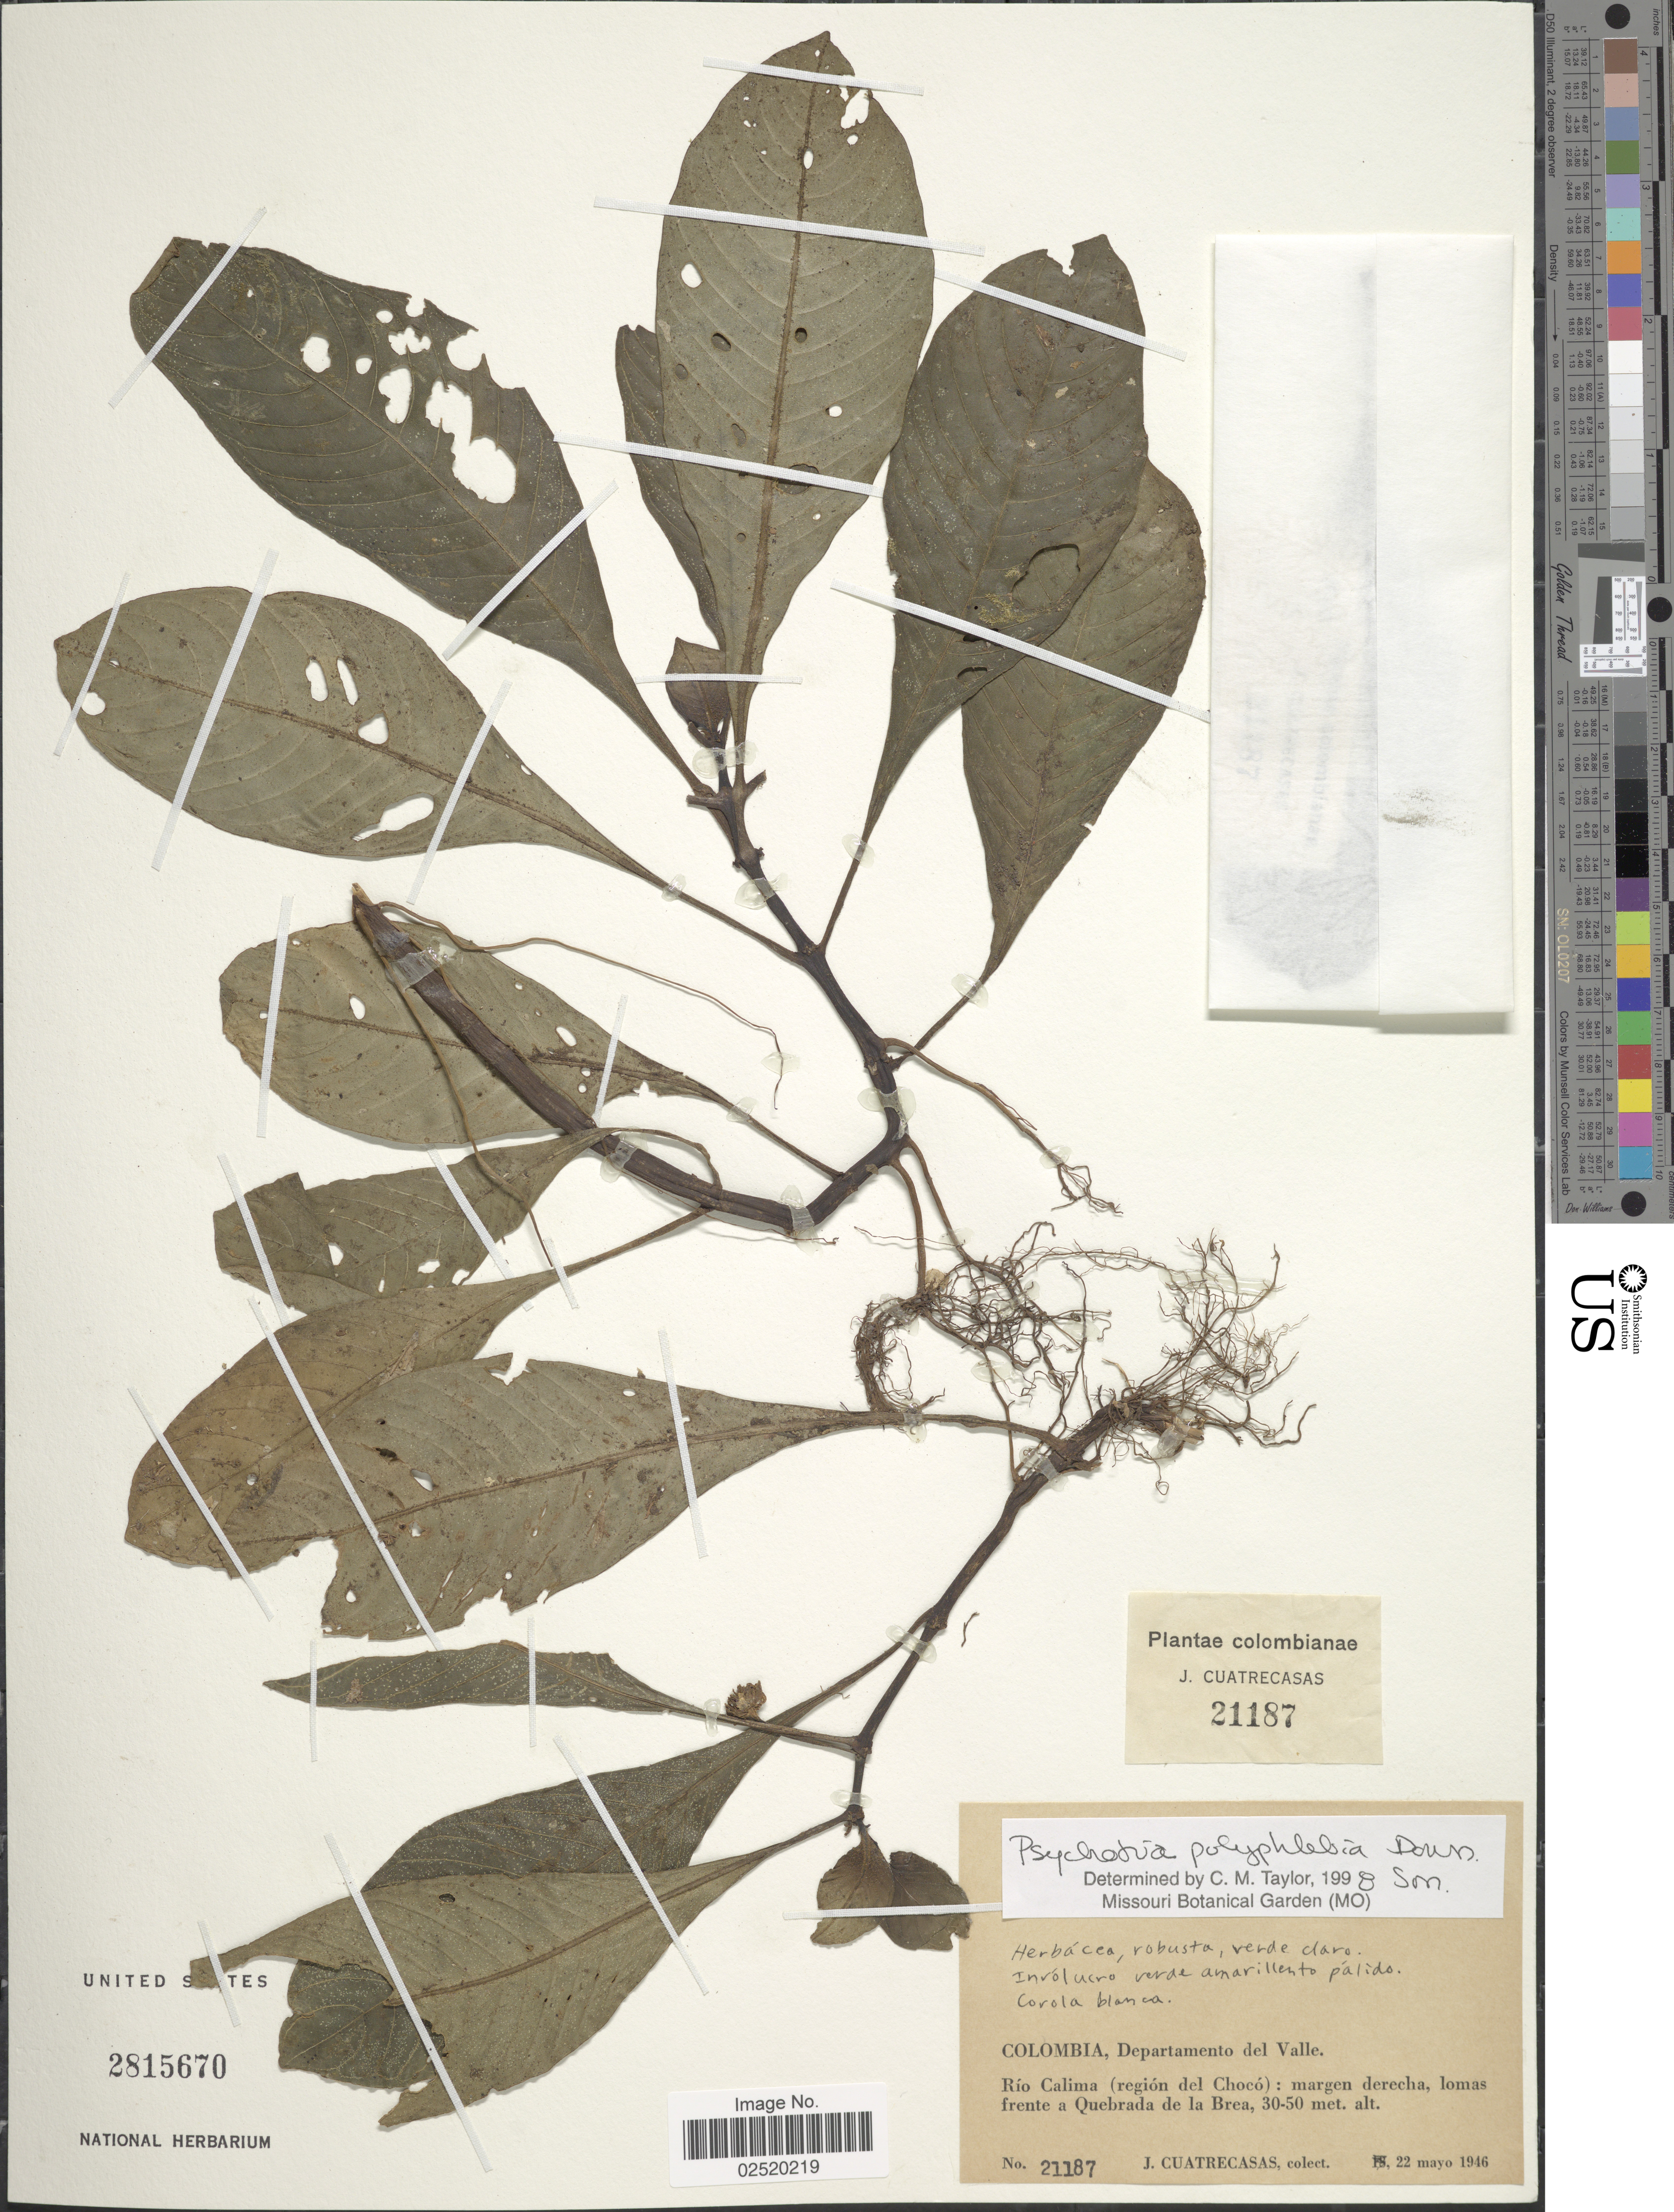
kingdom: Plantae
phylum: Tracheophyta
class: Magnoliopsida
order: Gentianales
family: Rubiaceae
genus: Psychotria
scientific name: Psychotria polyphlebia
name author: Donn. Sm.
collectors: J. Cuatrecasas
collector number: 21187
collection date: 1946-05-22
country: Colombia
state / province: Valle del Cauca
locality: Colombia, Departamento del Valle, Rio Calima (region del Choco): margen derecha, lomas frente a Quebrada de la Brea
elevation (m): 30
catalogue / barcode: US 2815670